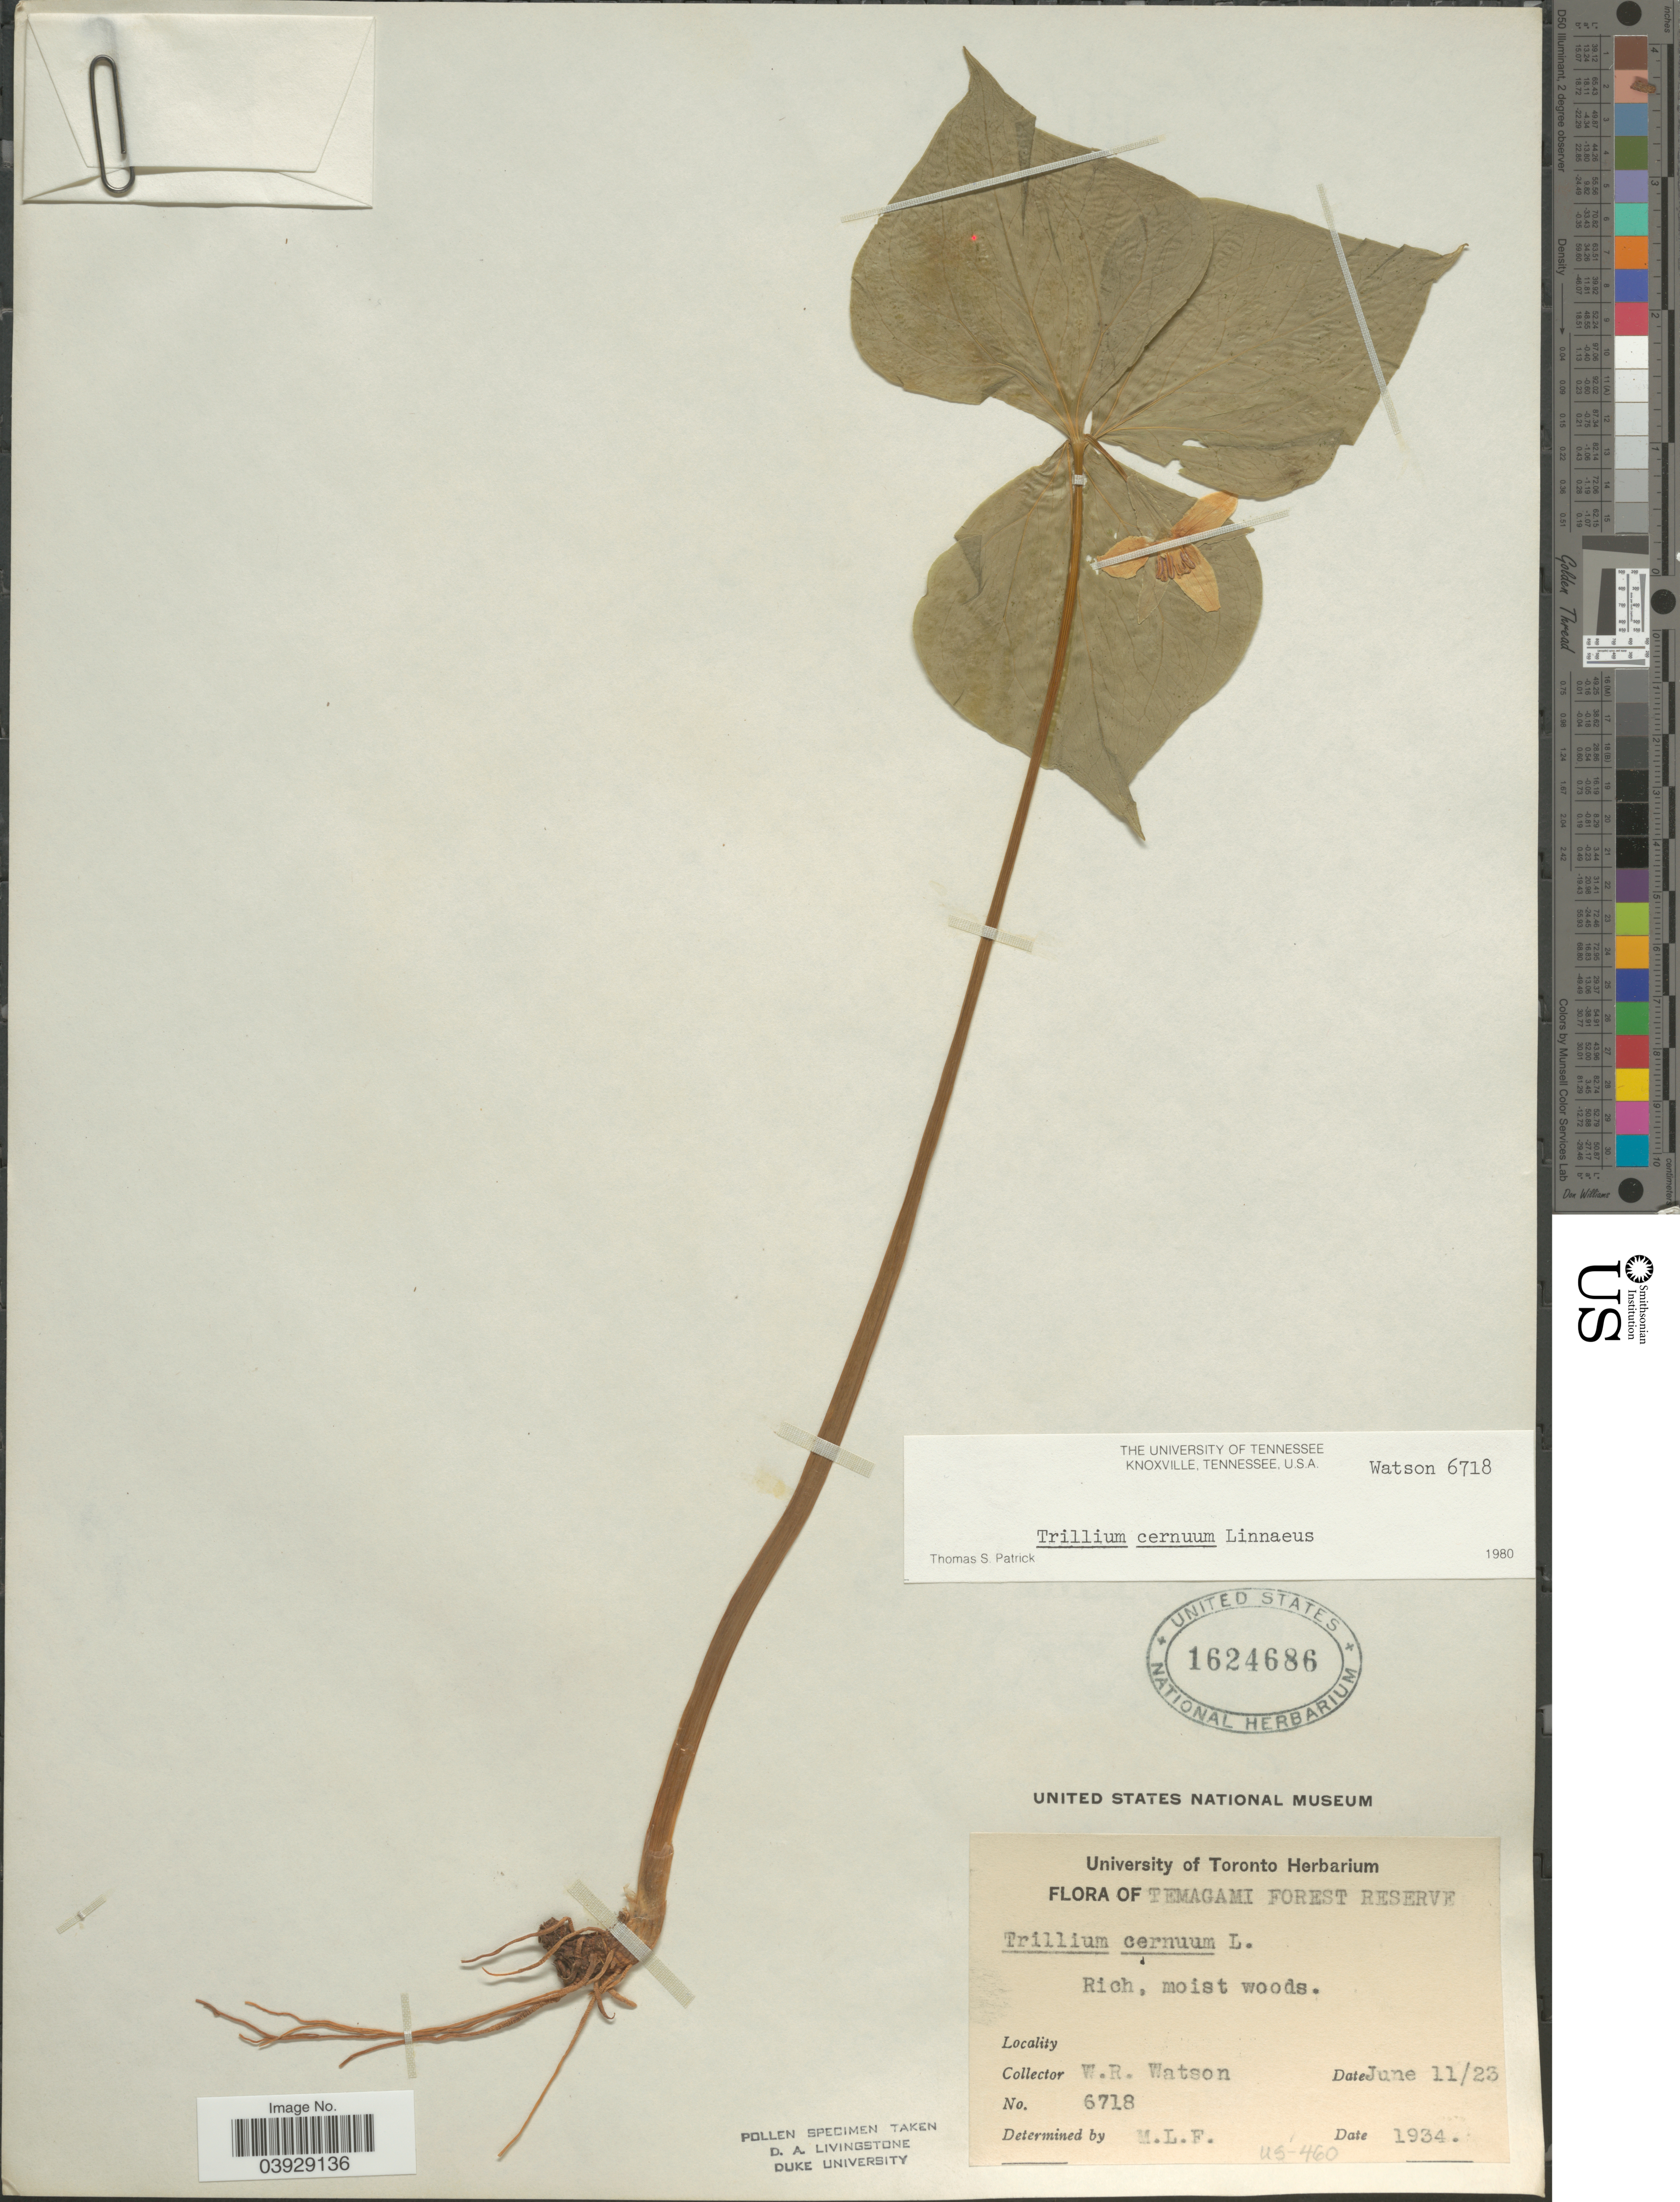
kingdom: Plantae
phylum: Tracheophyta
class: Liliopsida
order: Liliales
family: Melanthiaceae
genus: Trillium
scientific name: Trillium cernuum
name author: L.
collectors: W. R. Watson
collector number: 6718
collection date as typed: Transcribed d/m/y: 11/6/23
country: Canada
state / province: Ontario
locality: Temagami Forest Reserve.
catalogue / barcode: US 1624686